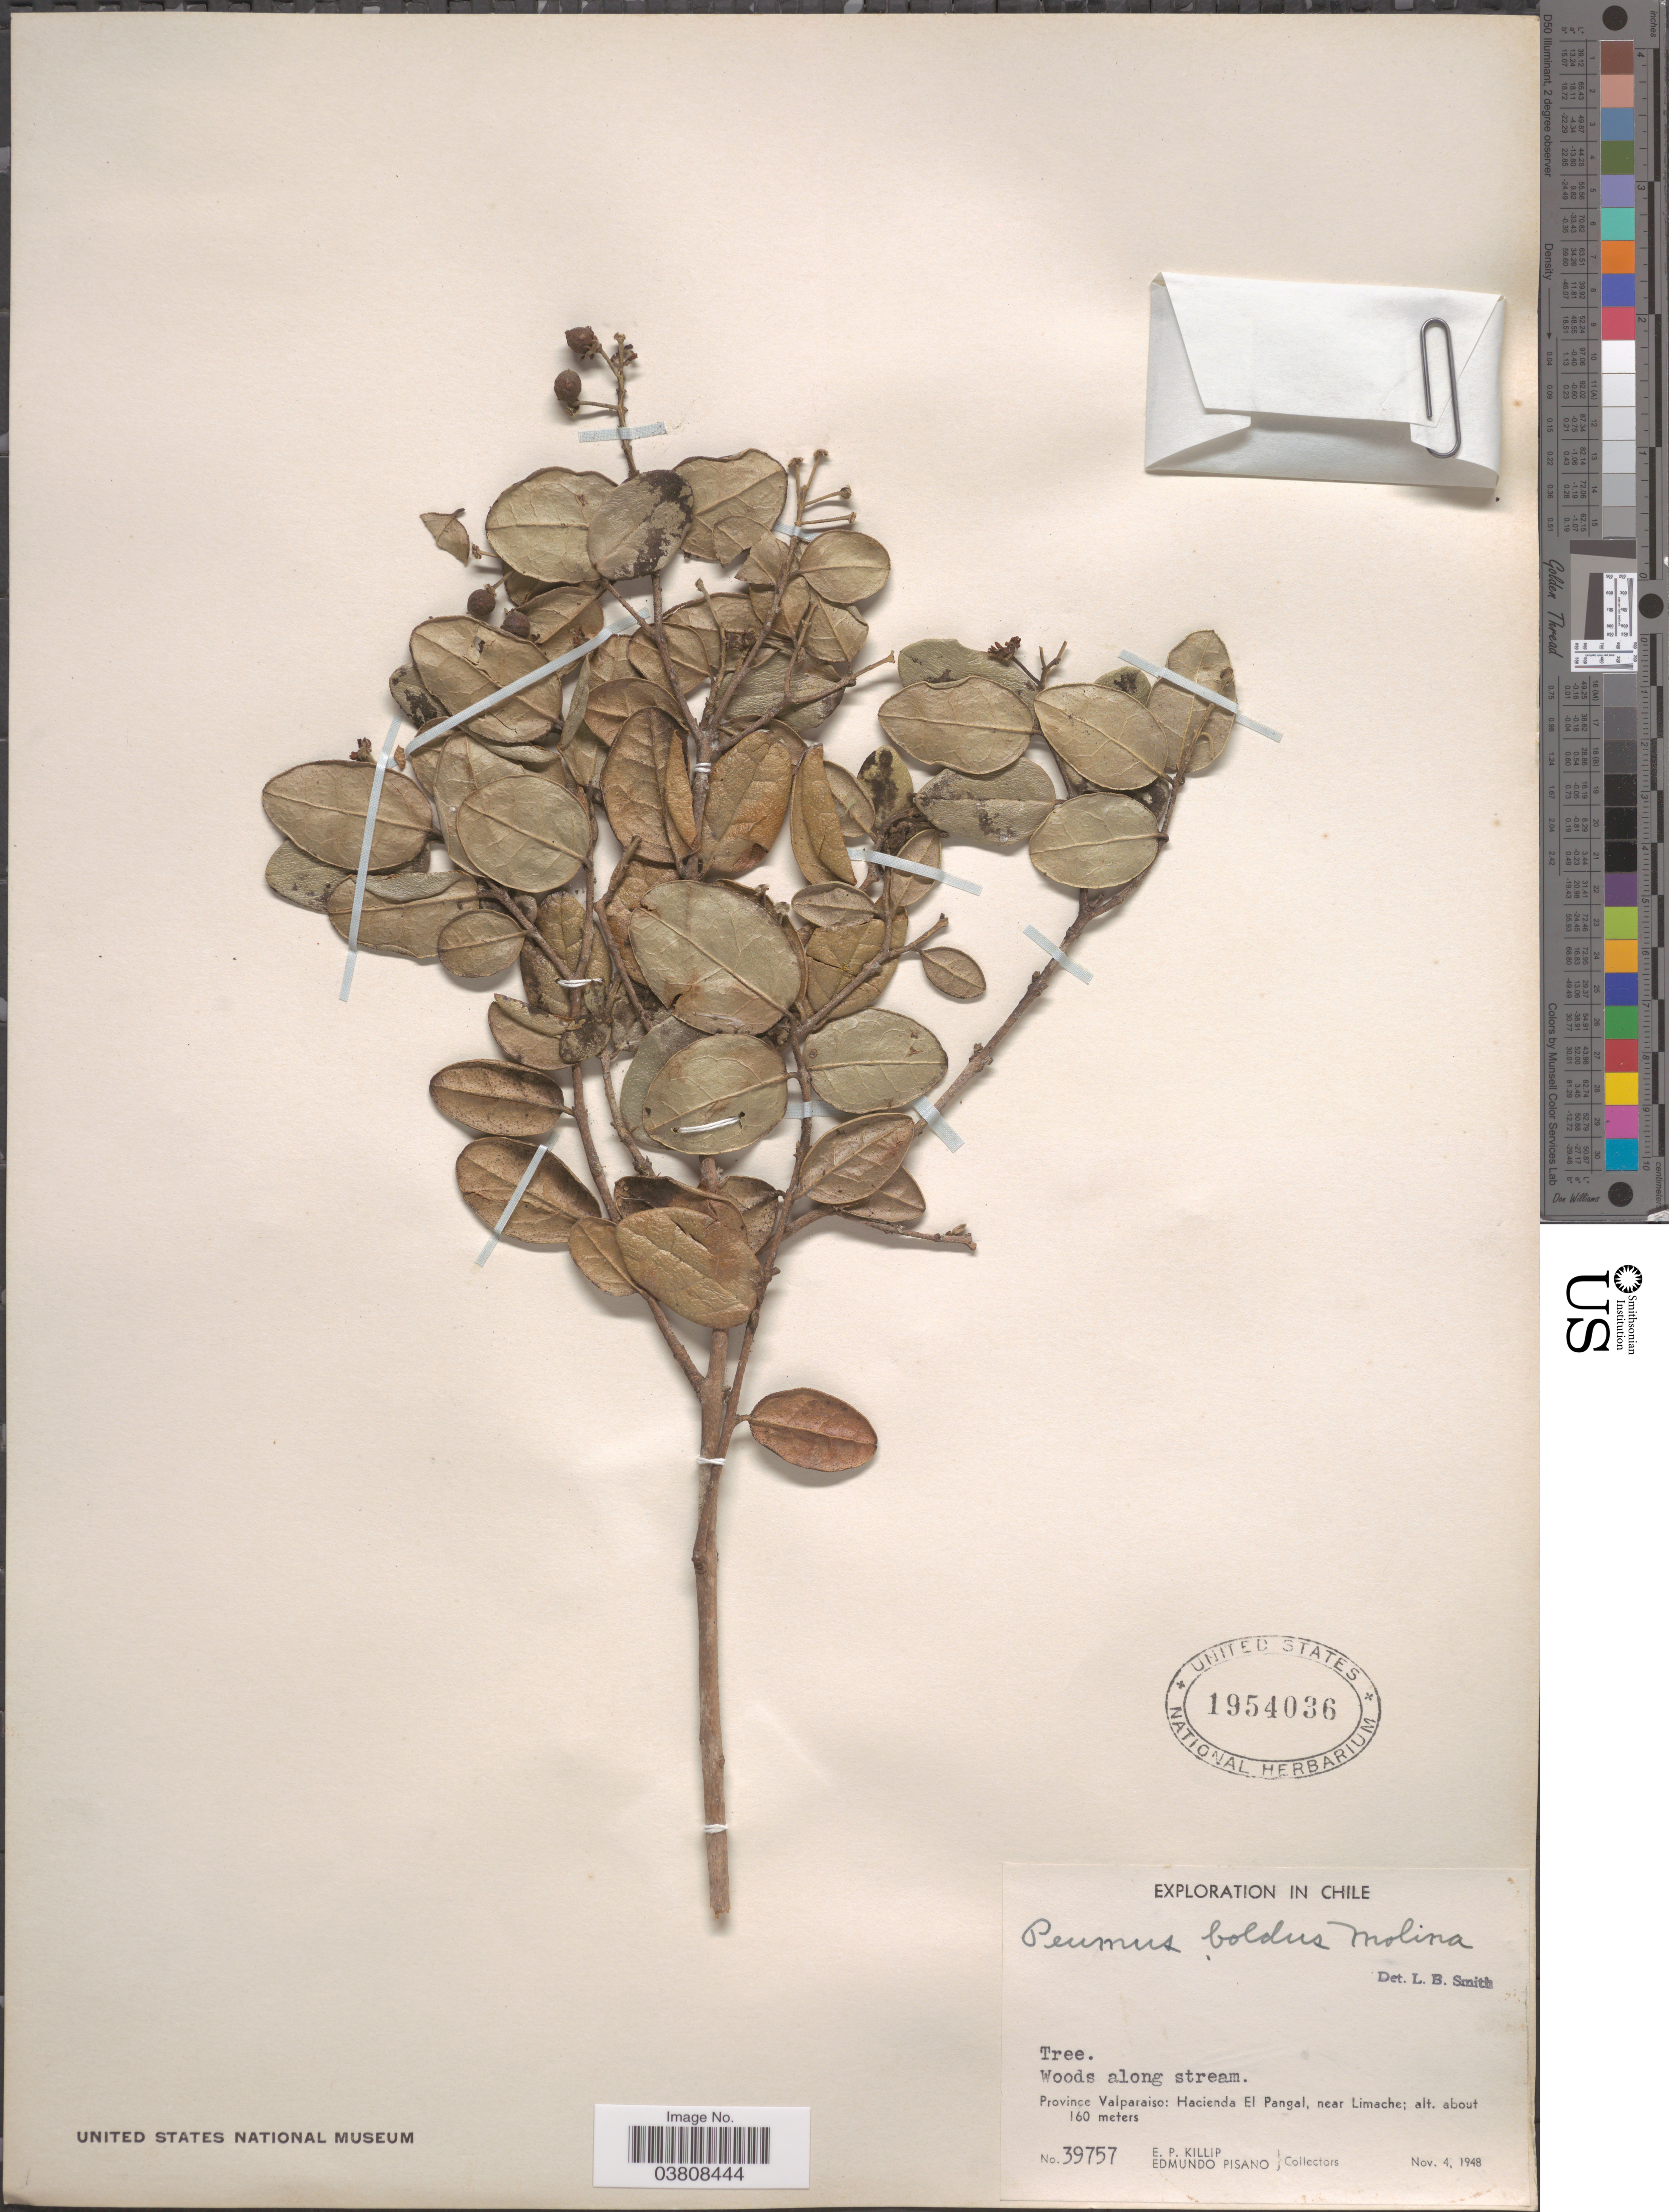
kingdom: Plantae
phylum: Tracheophyta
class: Magnoliopsida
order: Laurales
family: Monimiaceae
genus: Peumus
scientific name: Peumus boldus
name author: Molina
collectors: E. P. Killip & E. Pisano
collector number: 39757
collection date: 1948-11-04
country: Chile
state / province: Valparaíso (V)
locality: Province Valparaiso: Hacienda El Pangal, near Limache.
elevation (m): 160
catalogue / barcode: US 1954036